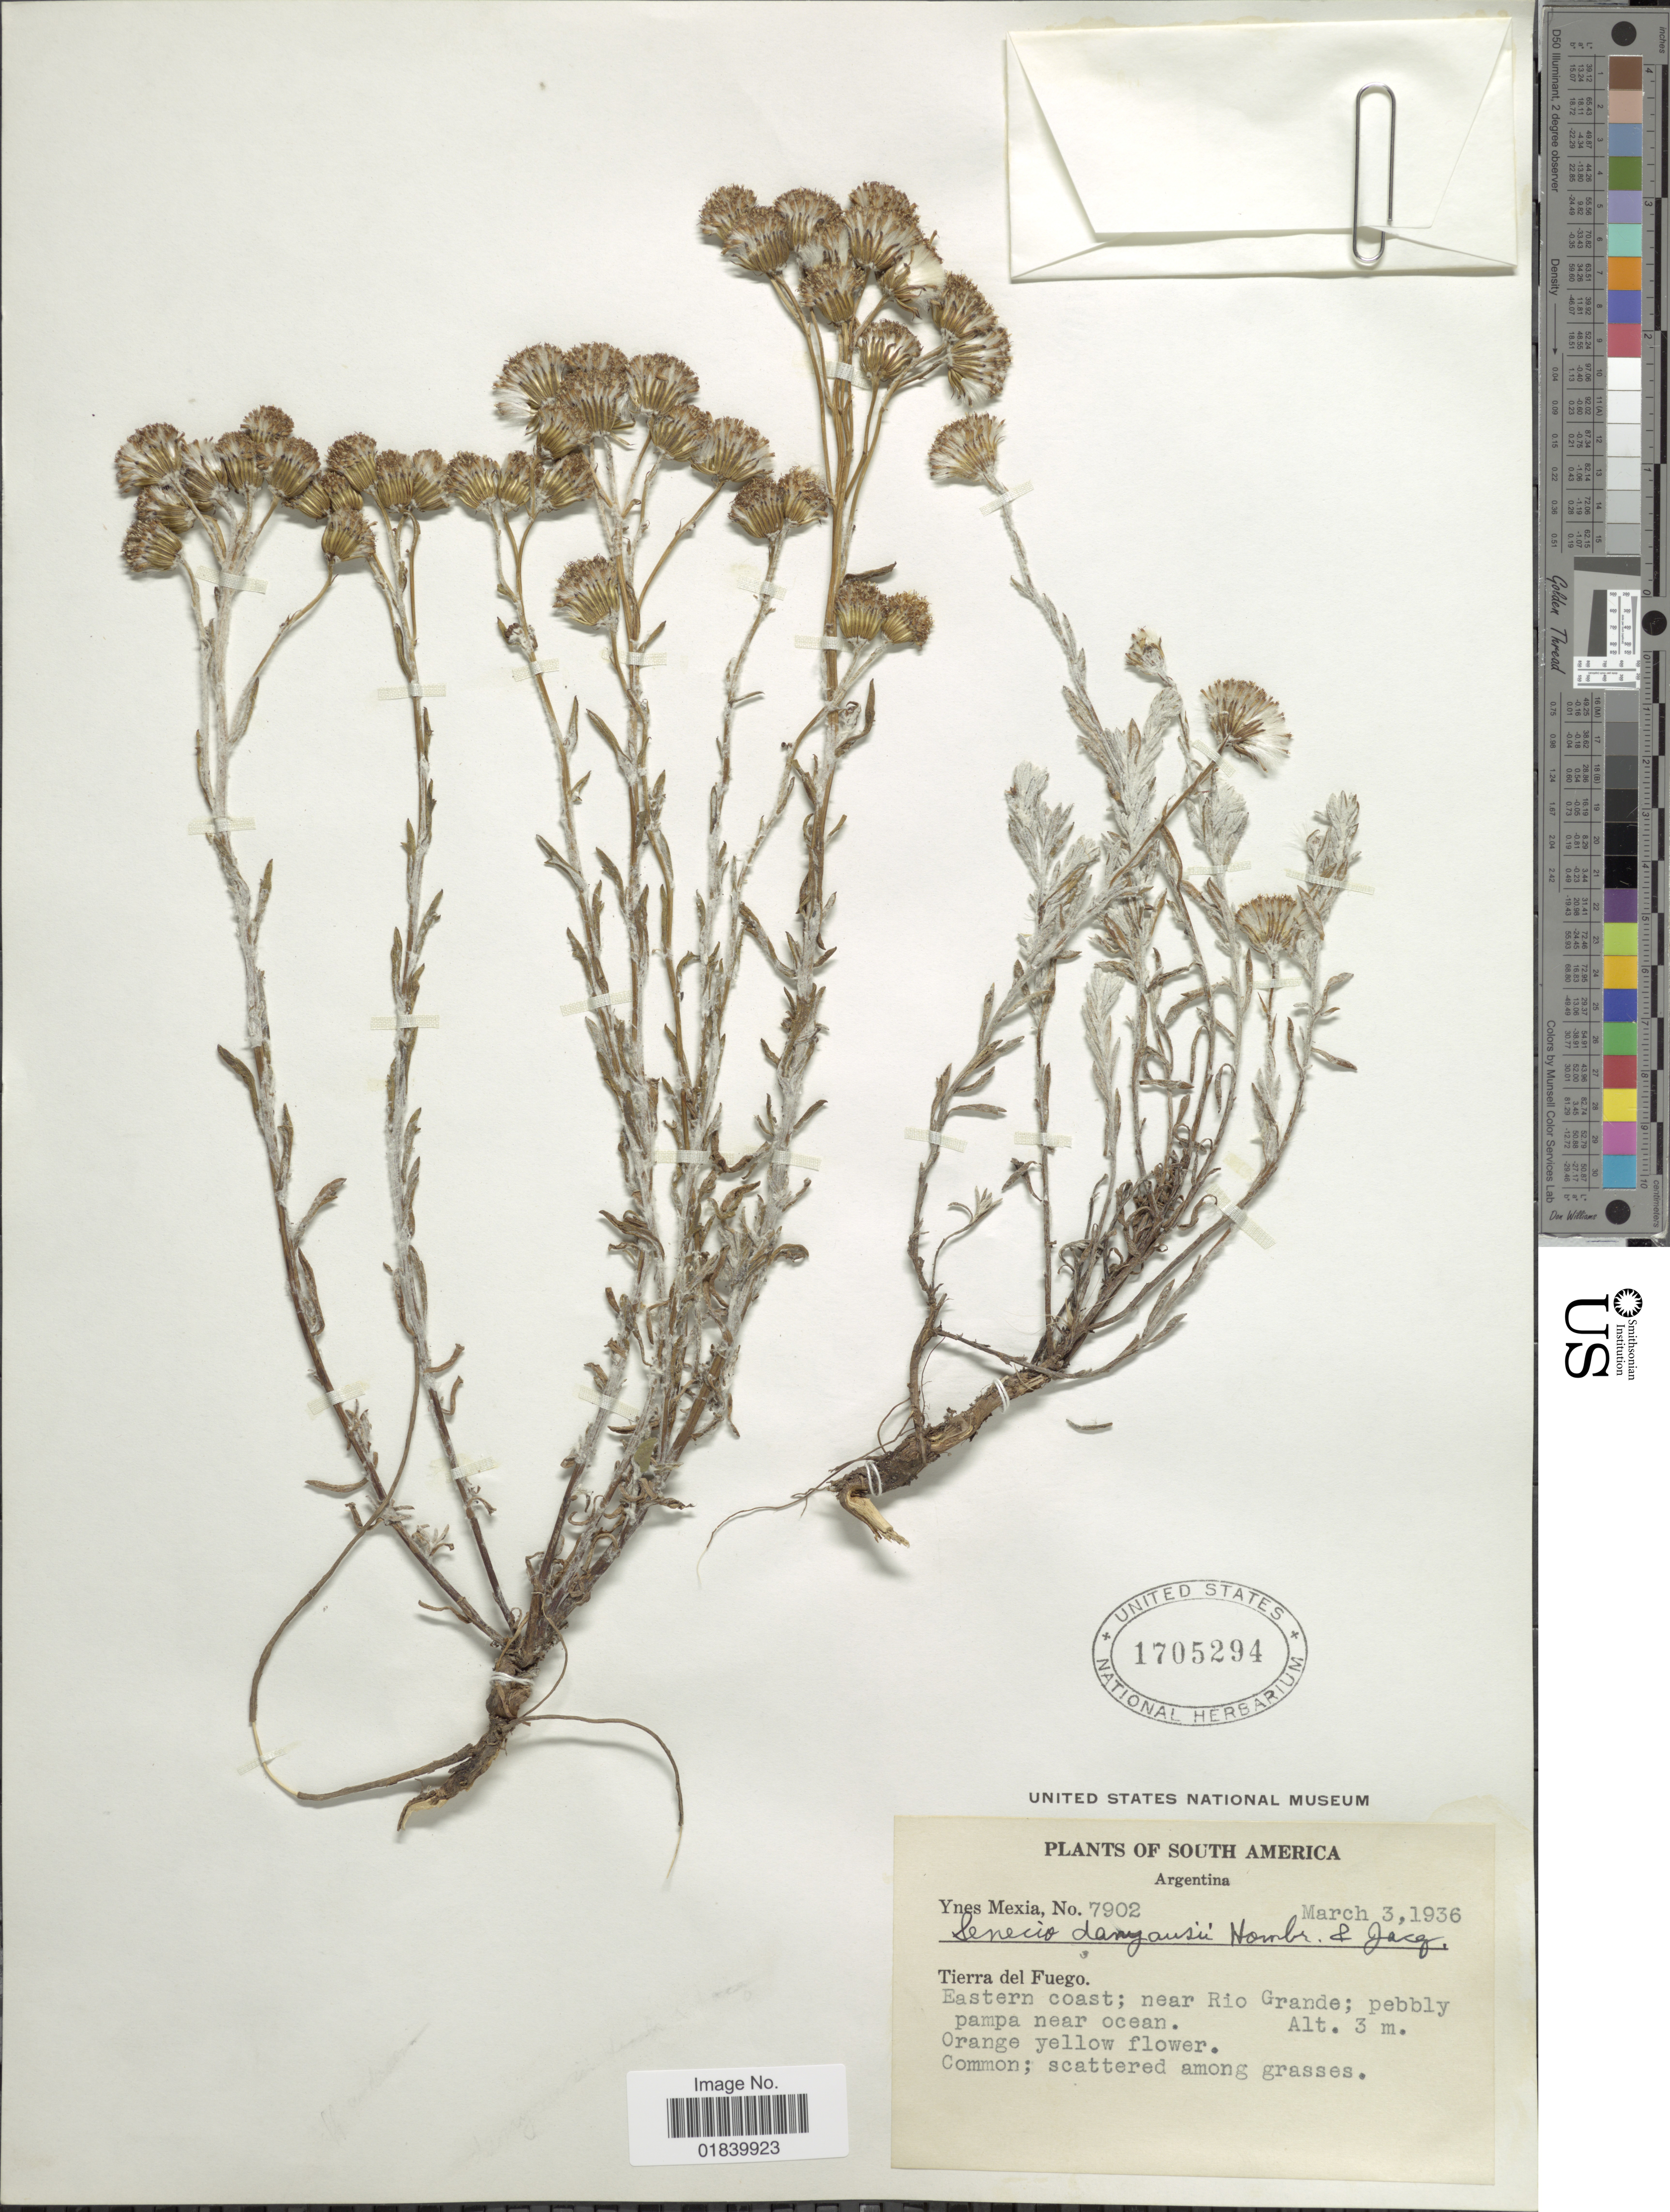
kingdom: Plantae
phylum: Tracheophyta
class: Magnoliopsida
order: Asterales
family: Asteraceae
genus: Senecio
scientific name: Senecio patagonicus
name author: Hook. & Arn.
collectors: Y. Mexia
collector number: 7902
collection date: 1936-03-03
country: Argentina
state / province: Tierra del Fuego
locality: Tierra del Fuego. Eastern coast; near Rio Grande.pampa near ocean.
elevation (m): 3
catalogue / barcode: US 1705294